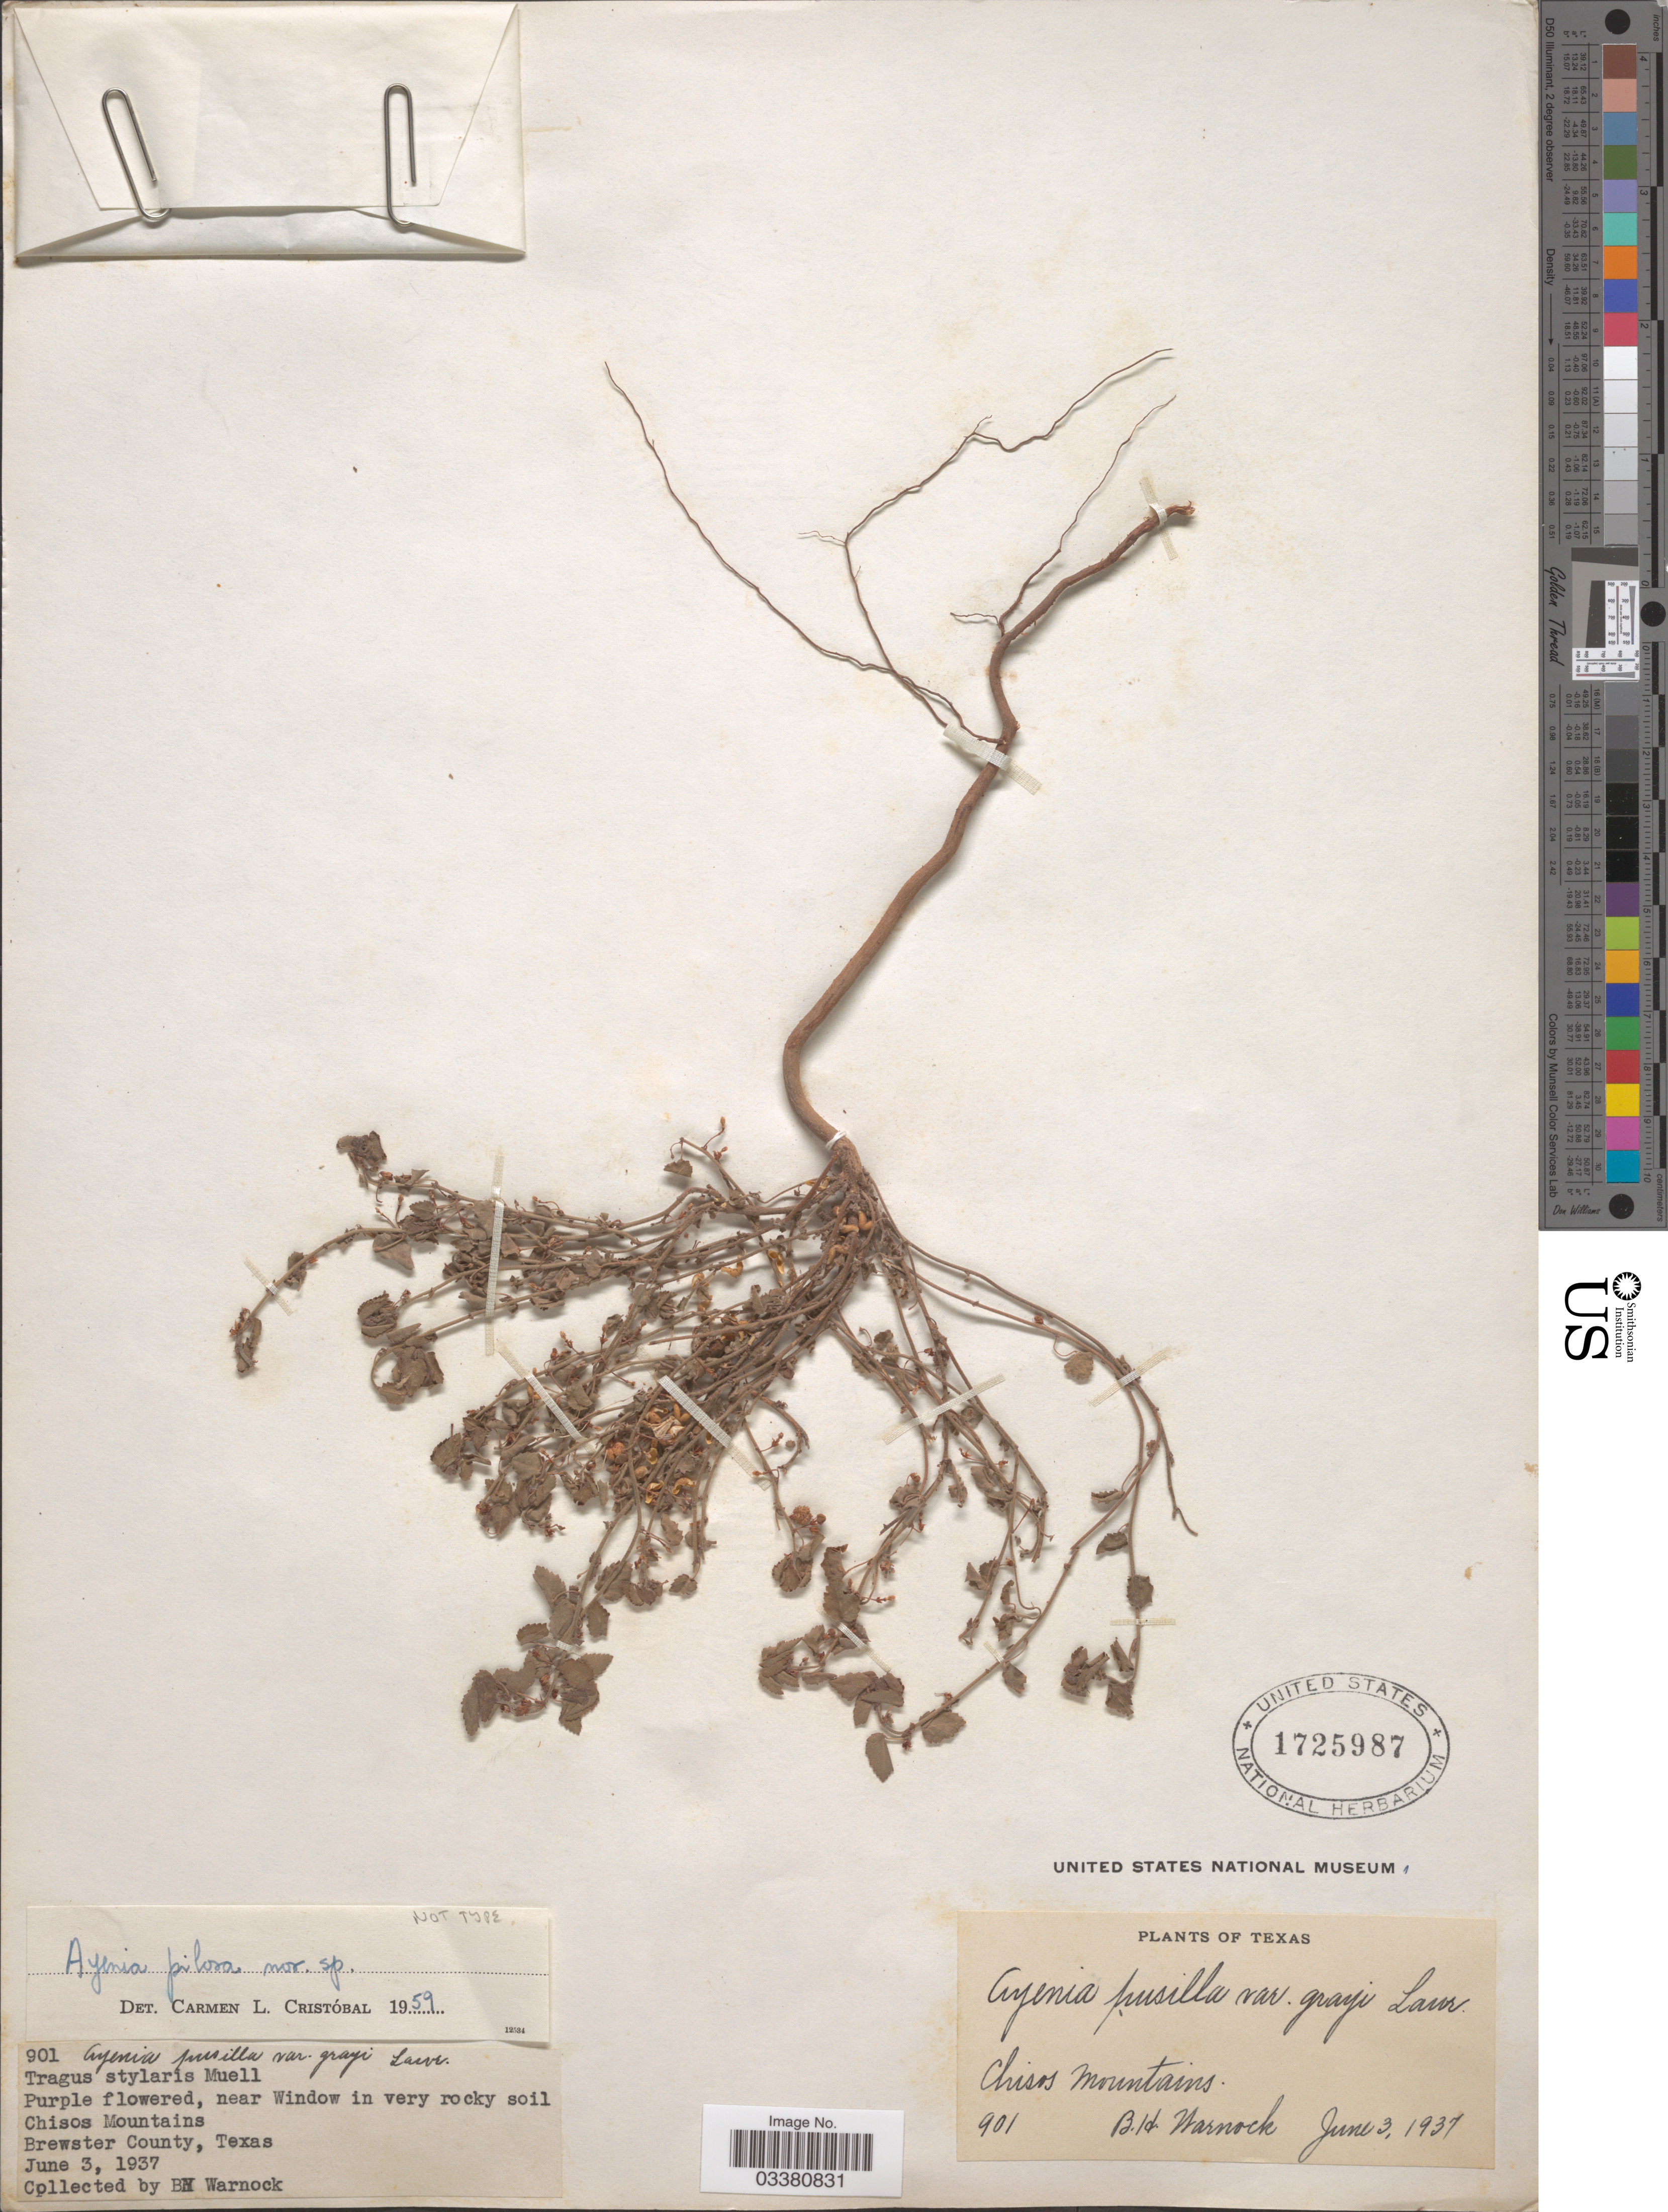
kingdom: Plantae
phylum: Tracheophyta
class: Magnoliopsida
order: Malvales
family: Malvaceae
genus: Ayenia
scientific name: Ayenia pilosa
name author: Cristóbal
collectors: B. H. Warnock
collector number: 901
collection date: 1937-06-03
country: United States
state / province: Texas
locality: Chisos Mountains. Brewster County.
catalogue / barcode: US 1725987